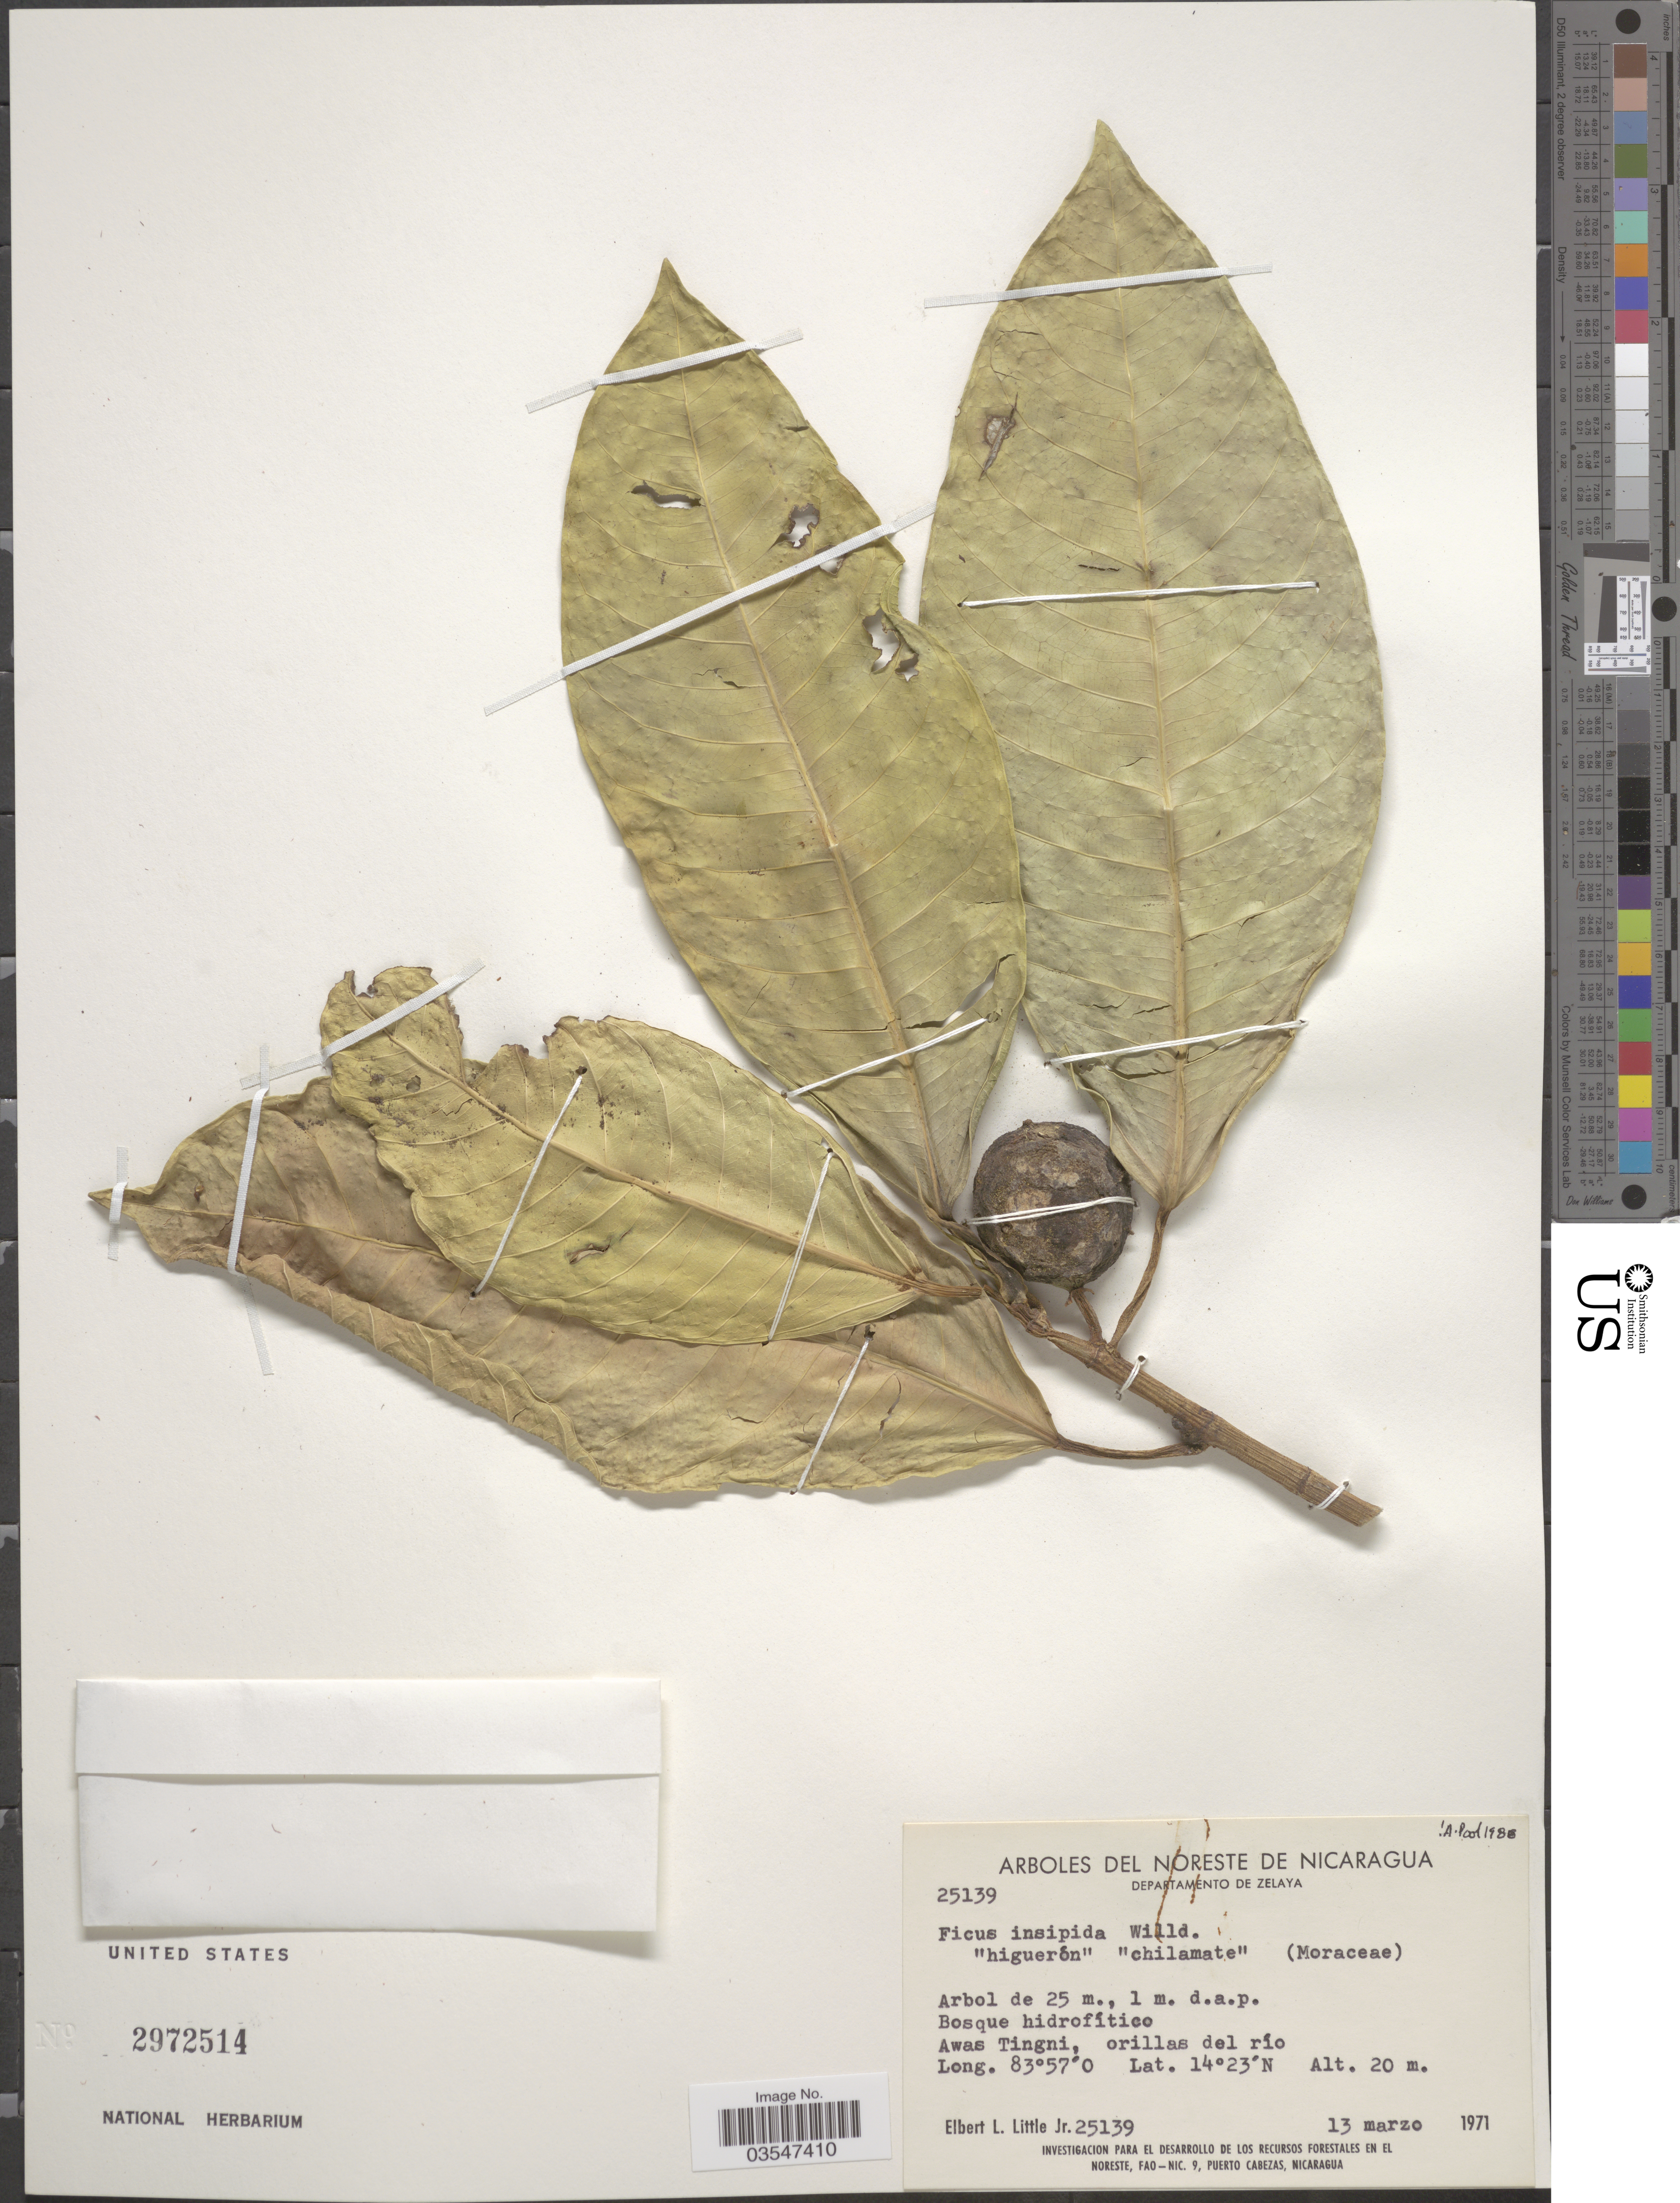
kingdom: Plantae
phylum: Tracheophyta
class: Magnoliopsida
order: Rosales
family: Moraceae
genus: Ficus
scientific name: Ficus insipida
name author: Willd.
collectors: E. L. Little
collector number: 25139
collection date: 1971-03-13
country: Nicaragua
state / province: Atlántico Norte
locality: Noreste de Nicaragua. Departamento de Zelaya. Awas Tingni, orillas del río.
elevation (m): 20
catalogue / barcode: US 2972514